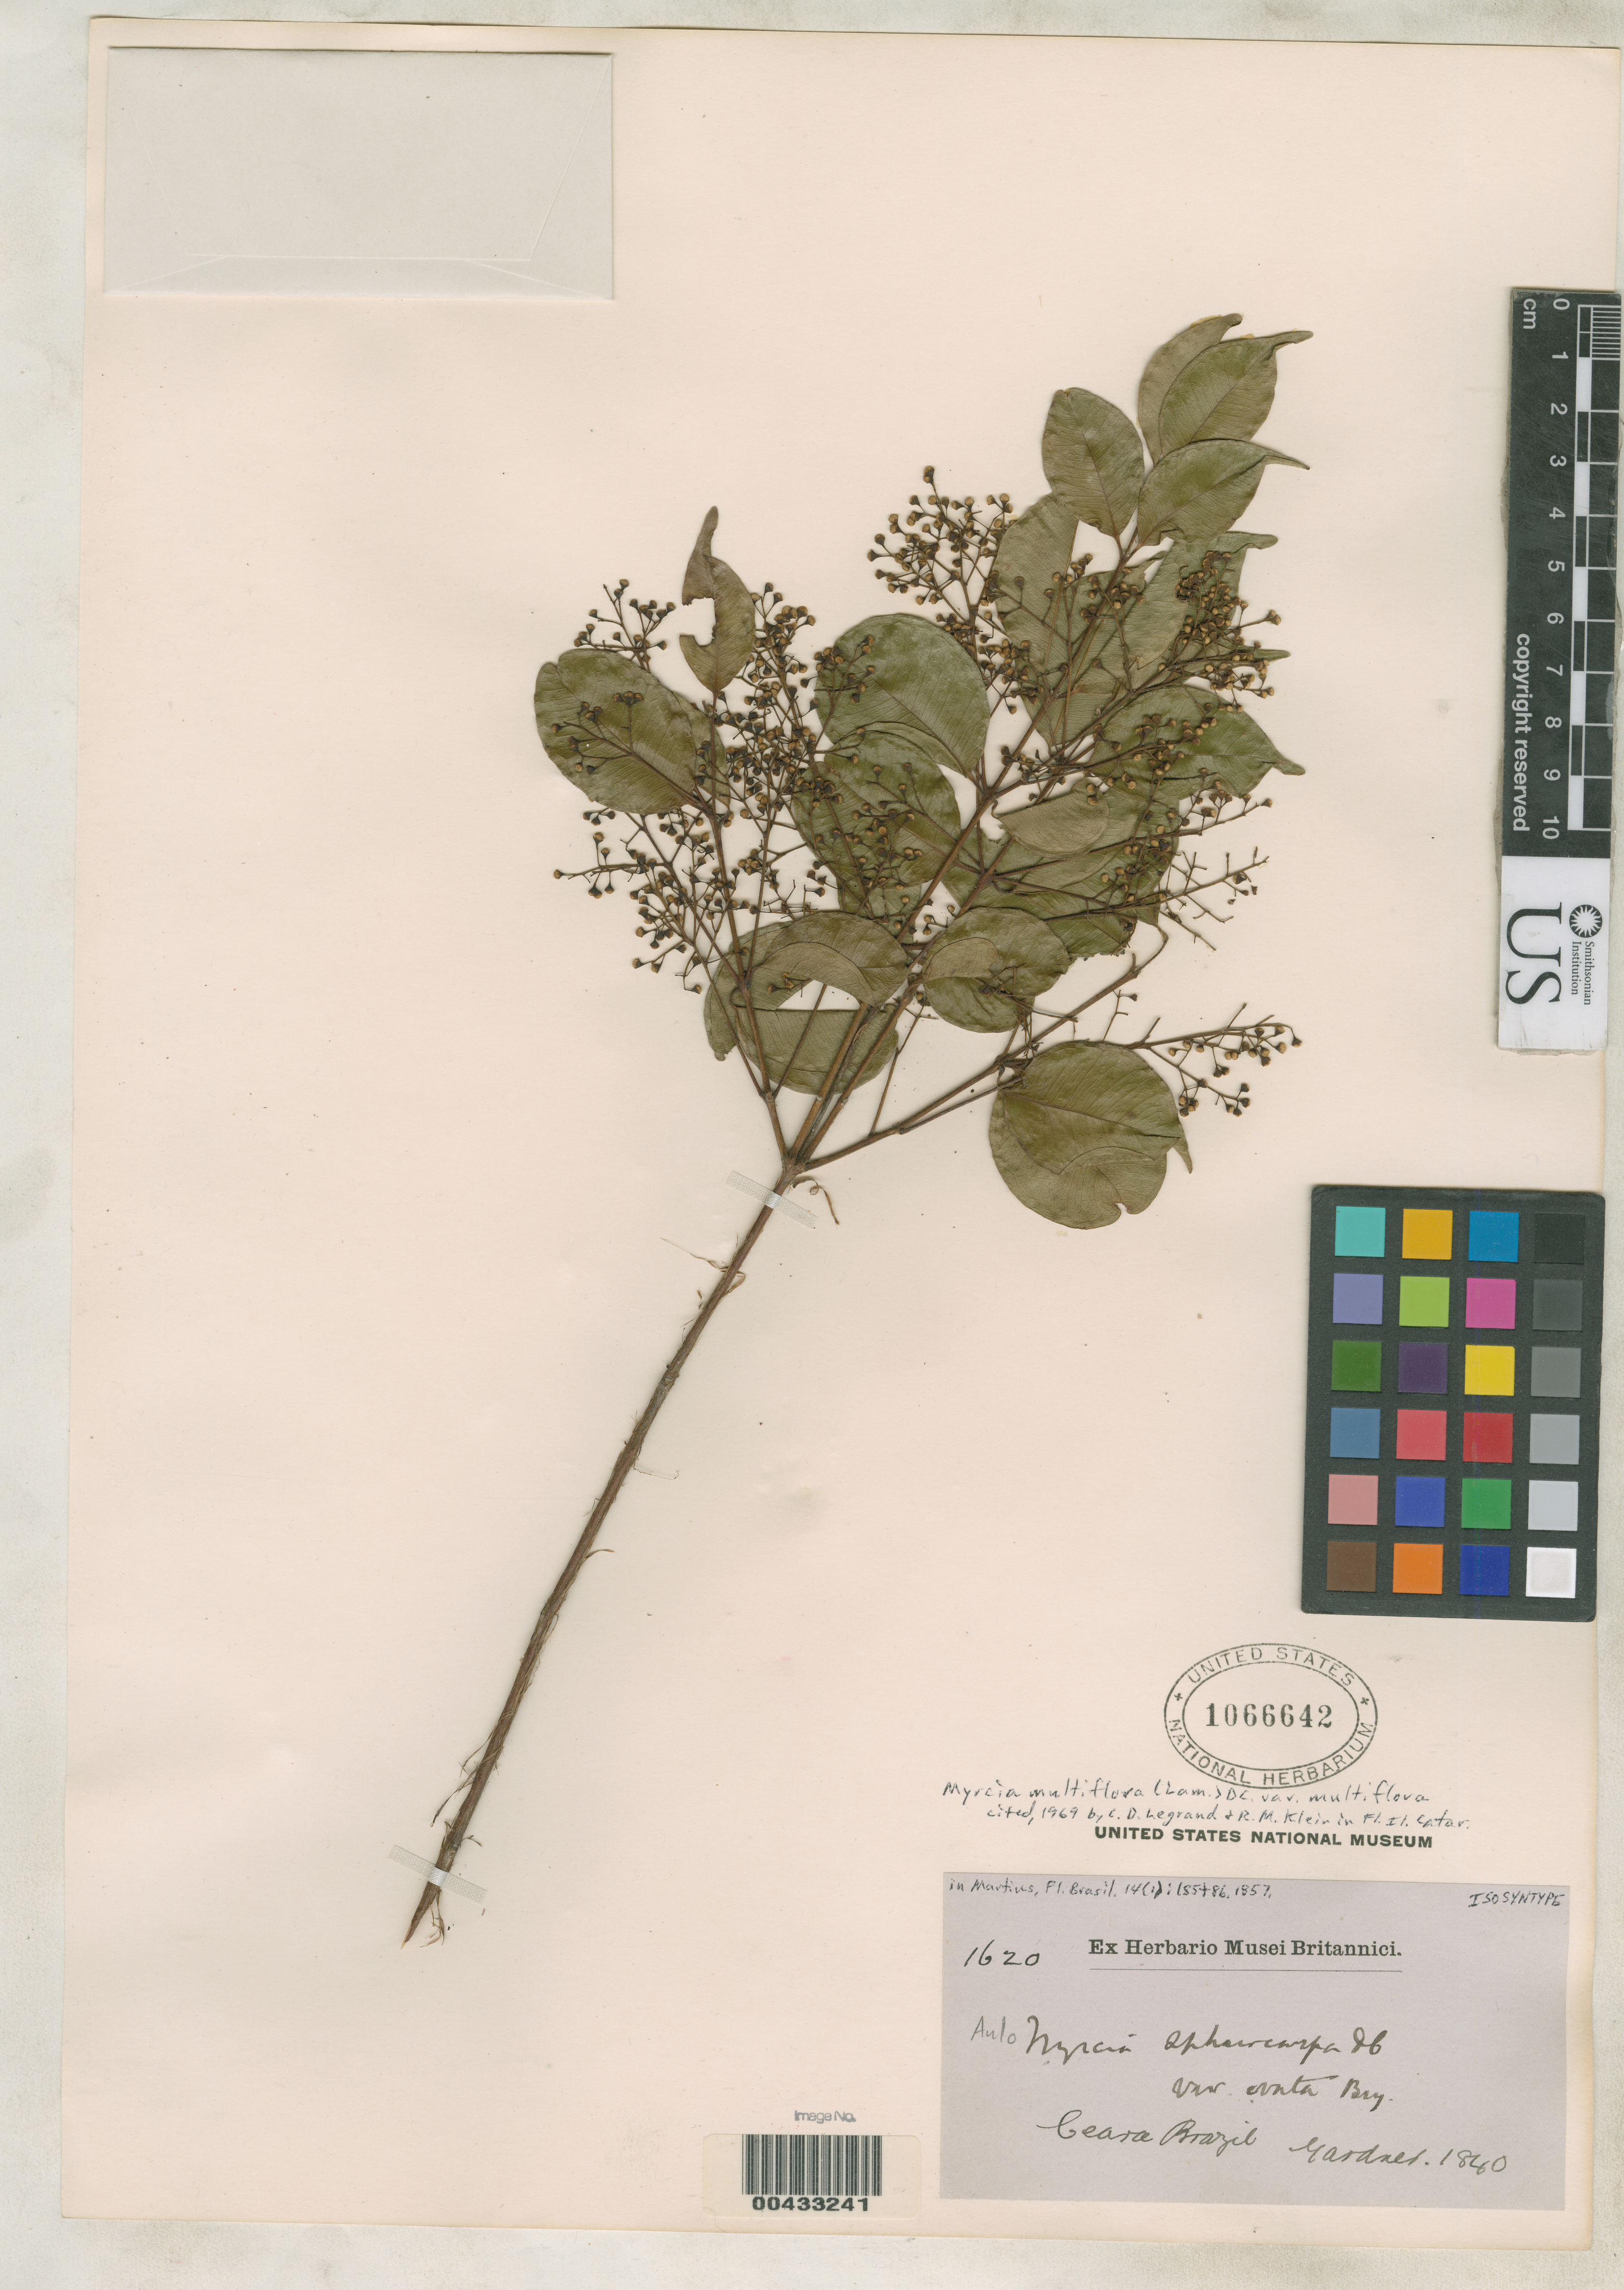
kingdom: Plantae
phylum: Tracheophyta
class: Magnoliopsida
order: Myrtales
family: Myrtaceae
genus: Aulomyrcia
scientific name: Aulomyrcia sphaerocarpa var. ovata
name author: O. Berg in Mart.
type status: Isosyntype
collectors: G. Gardner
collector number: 1620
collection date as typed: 1840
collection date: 1840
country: Brazil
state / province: Ceará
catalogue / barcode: US 1066642